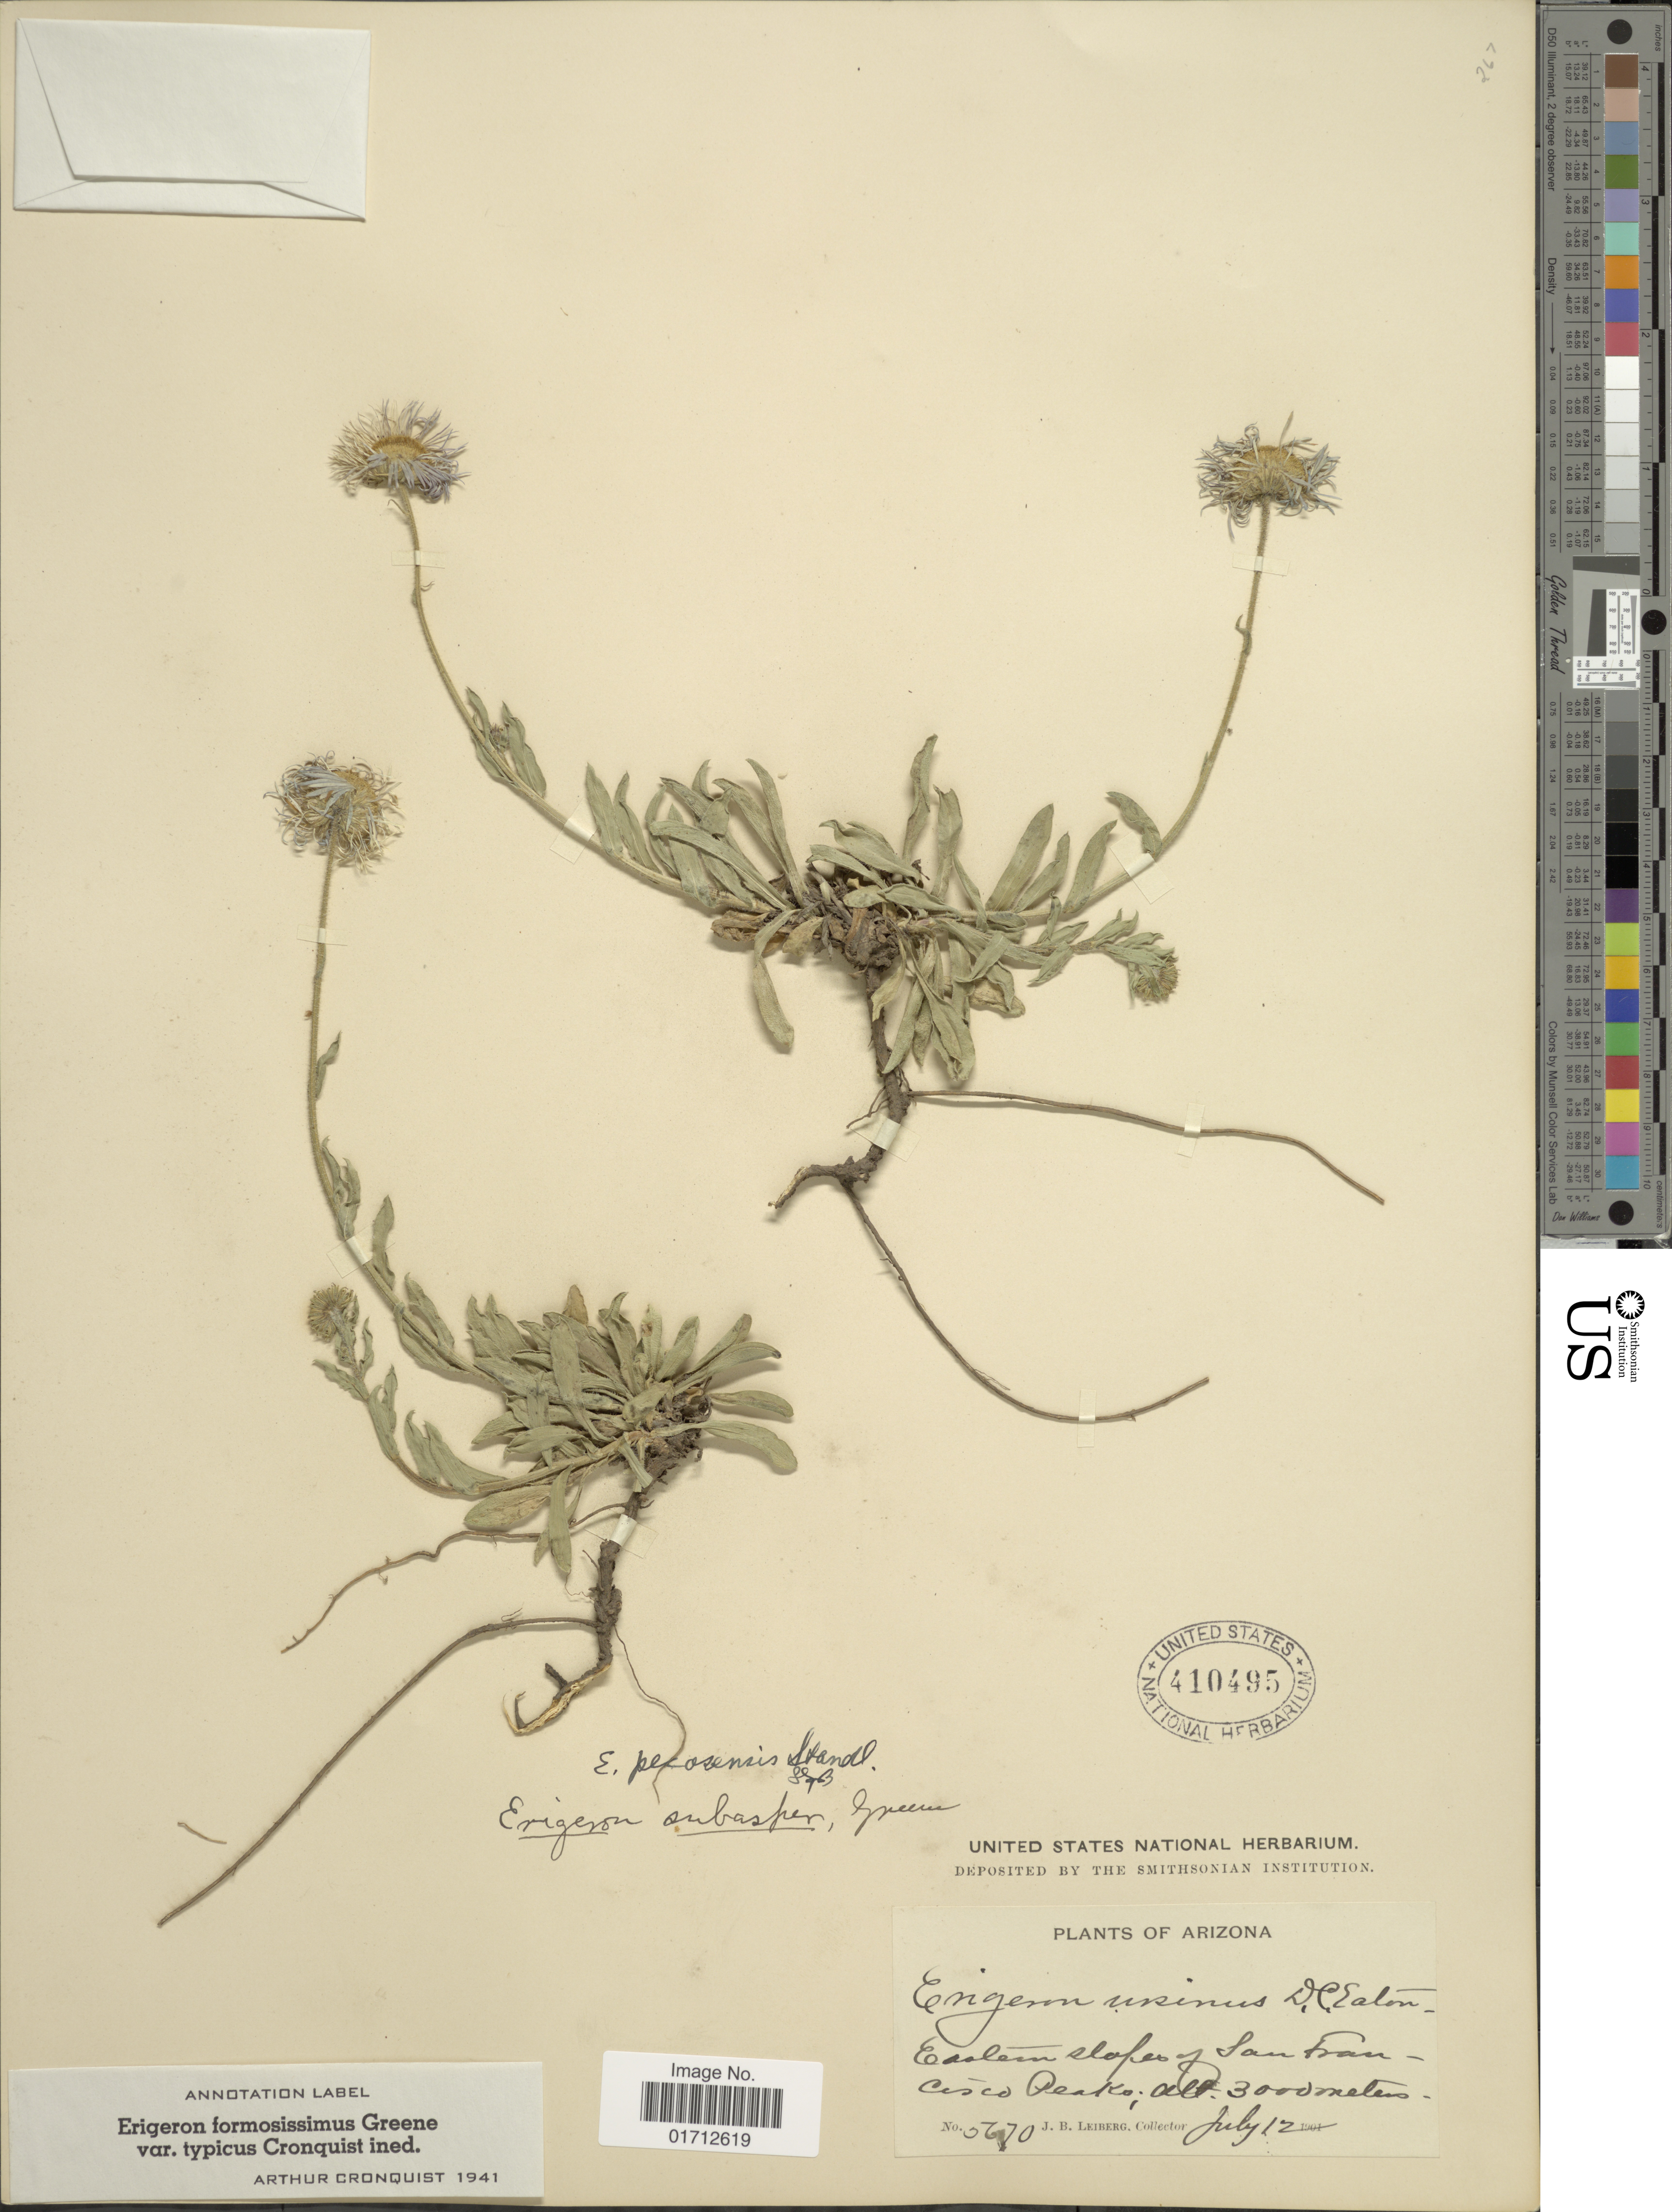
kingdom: Plantae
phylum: Tracheophyta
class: Magnoliopsida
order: Asterales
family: Asteraceae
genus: Erigeron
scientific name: Erigeron formosissimus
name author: Greene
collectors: J. B. Leiberg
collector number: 5670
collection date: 1901-07-12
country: United States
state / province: Arizona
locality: Eastern slopes of San Francisco Peaks.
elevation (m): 3000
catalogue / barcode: US 410495